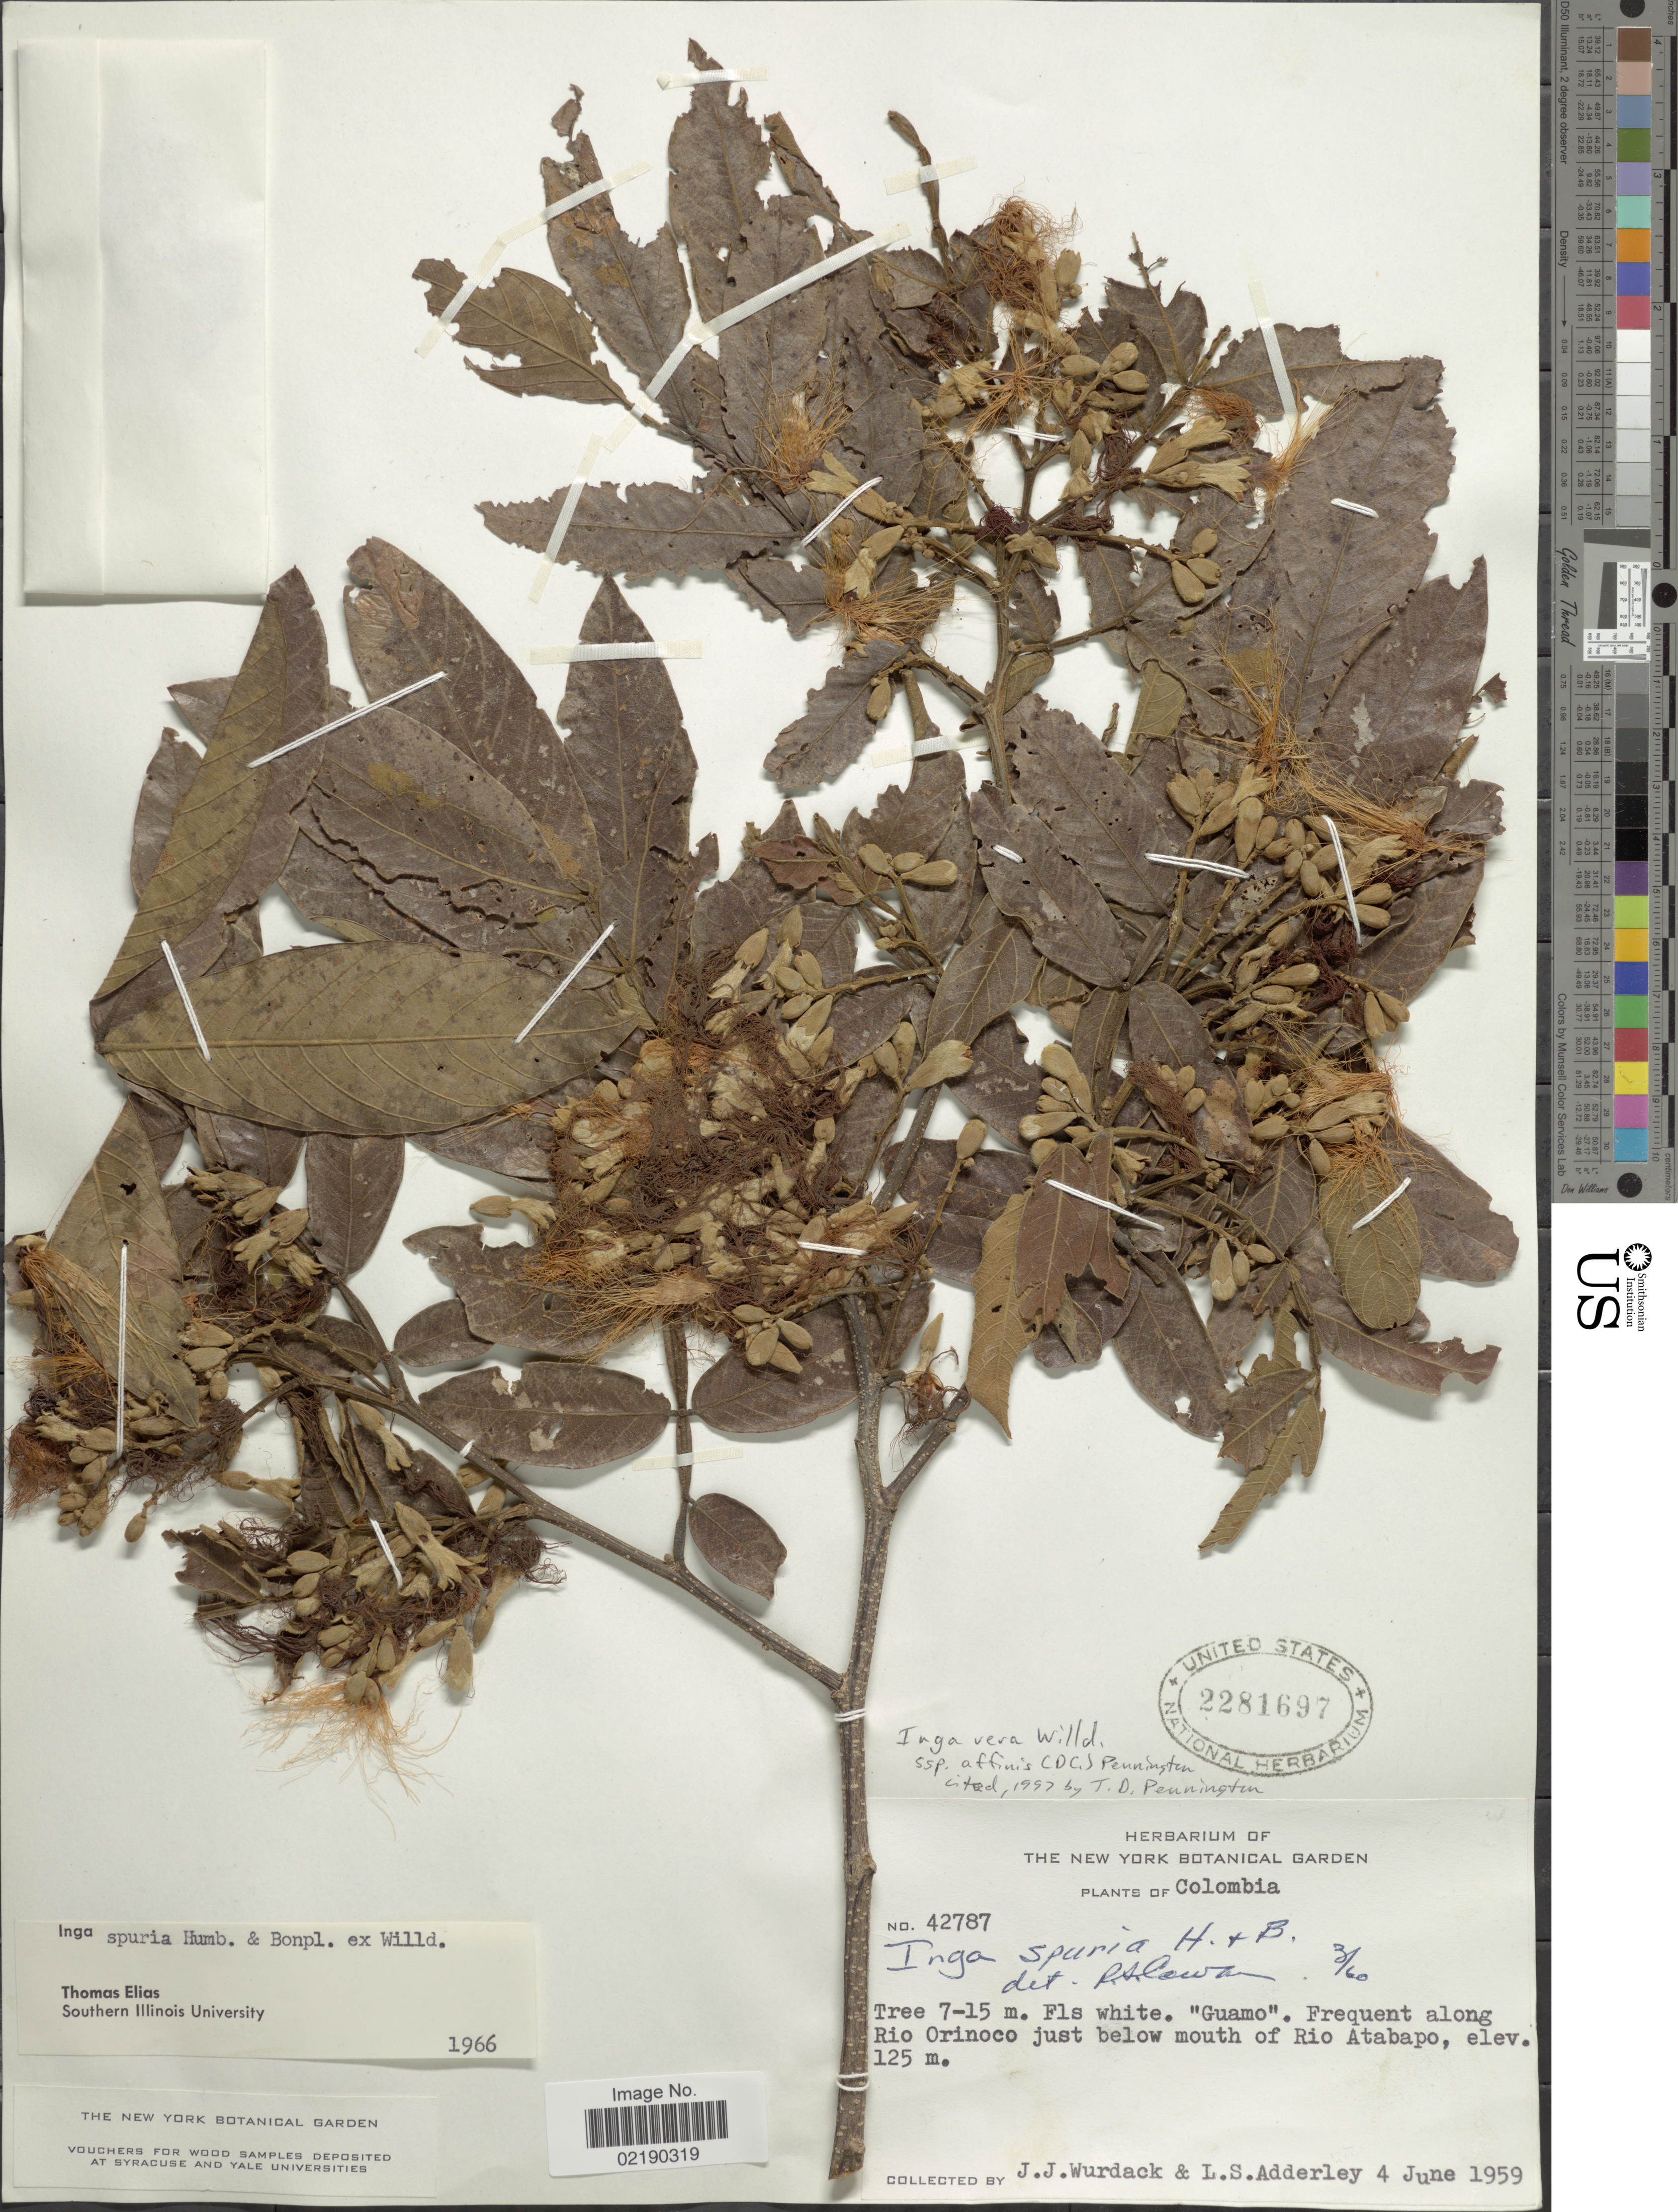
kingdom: Plantae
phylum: Tracheophyta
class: Magnoliopsida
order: Fabales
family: Fabaceae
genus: Inga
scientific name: Inga vera subsp. affinis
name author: (DC.) T.D. Penn.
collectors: J. J. Wurdack & L. S. Adderley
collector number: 42787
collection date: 1959-06-04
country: Colombia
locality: Frequent along Rio Orinoco just below mouth of Rio Atabapo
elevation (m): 125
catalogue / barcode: US 2281697